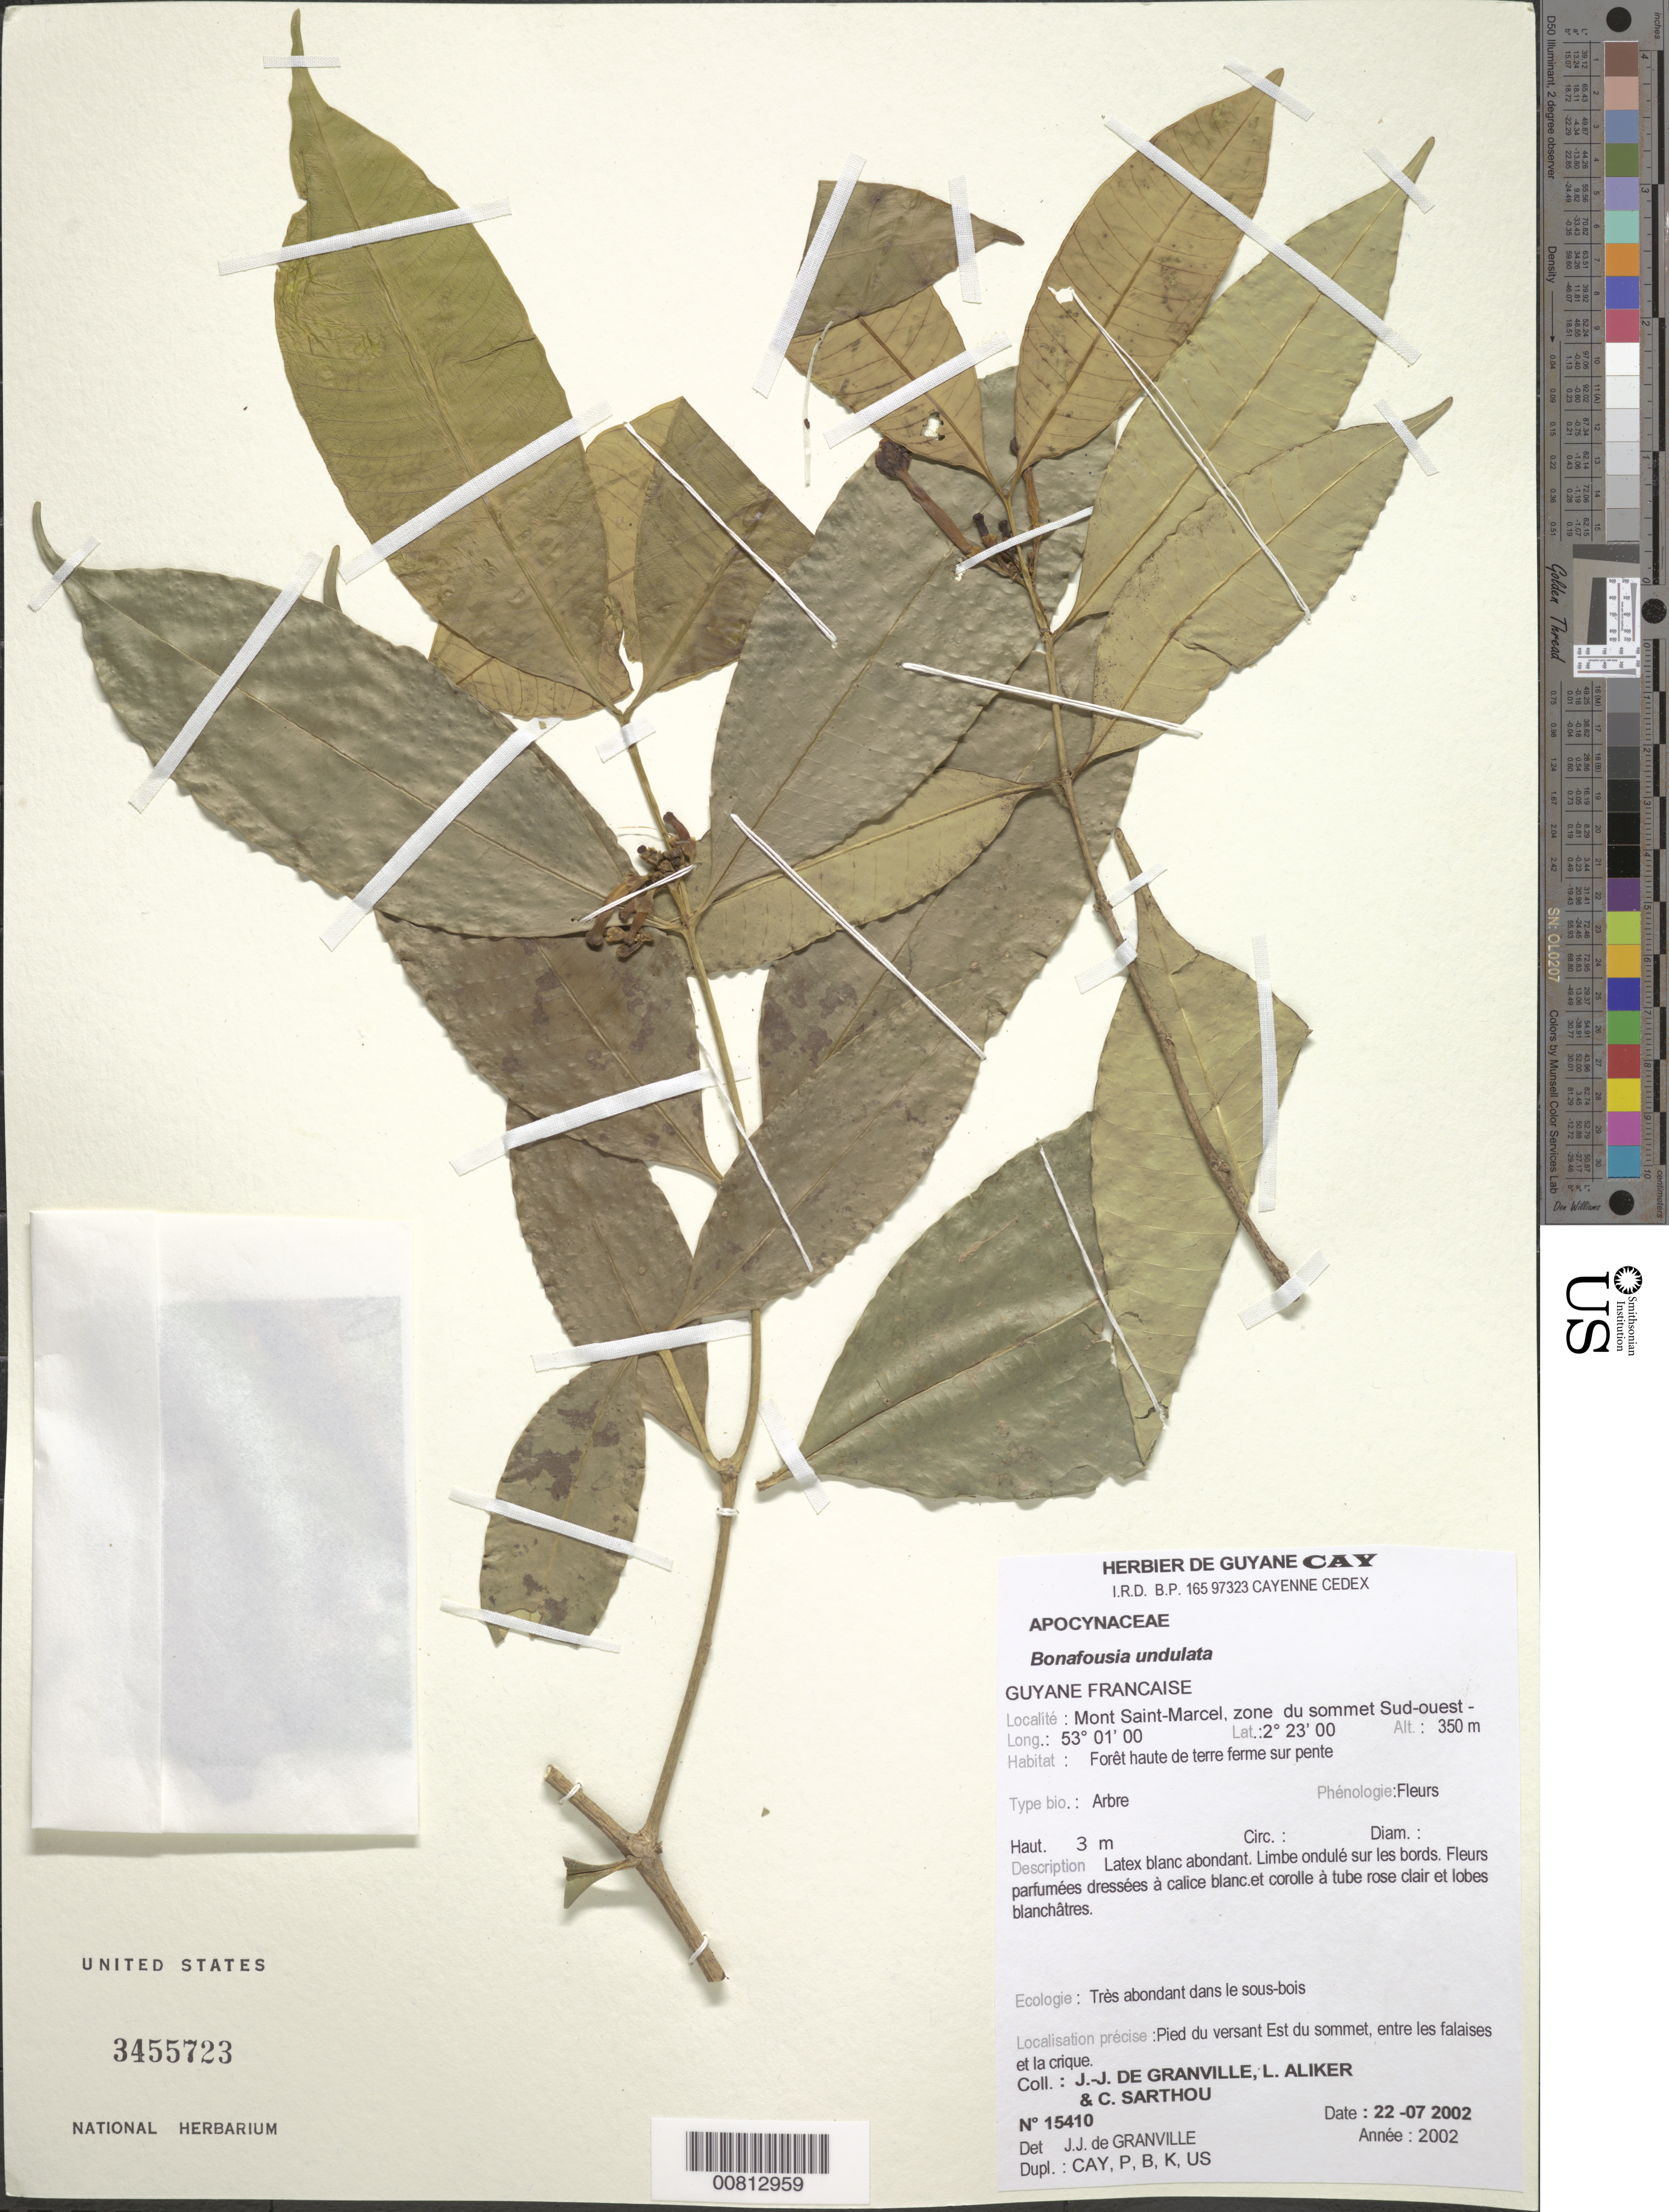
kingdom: Plantae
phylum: Tracheophyta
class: Magnoliopsida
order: Gentianales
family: Apocynaceae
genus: Bonafousia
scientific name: Bonafousia undulata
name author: (Vahl) A. DC.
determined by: Granville, J. J. de, (CAY), Institut de Recherche pour le Developpement (IRD) (FRENCH GUIANA)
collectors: J.-J. de Granville, L. Aliker & C. Sarthou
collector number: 15410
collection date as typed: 22-Jul-02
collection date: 2002-07-22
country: French Guiana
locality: Mont Saint-Marcel, zone du sommet Sud-Ouest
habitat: Forêt haute de terre ferme sur pente; dans le sous bois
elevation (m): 350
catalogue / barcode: US 3455723